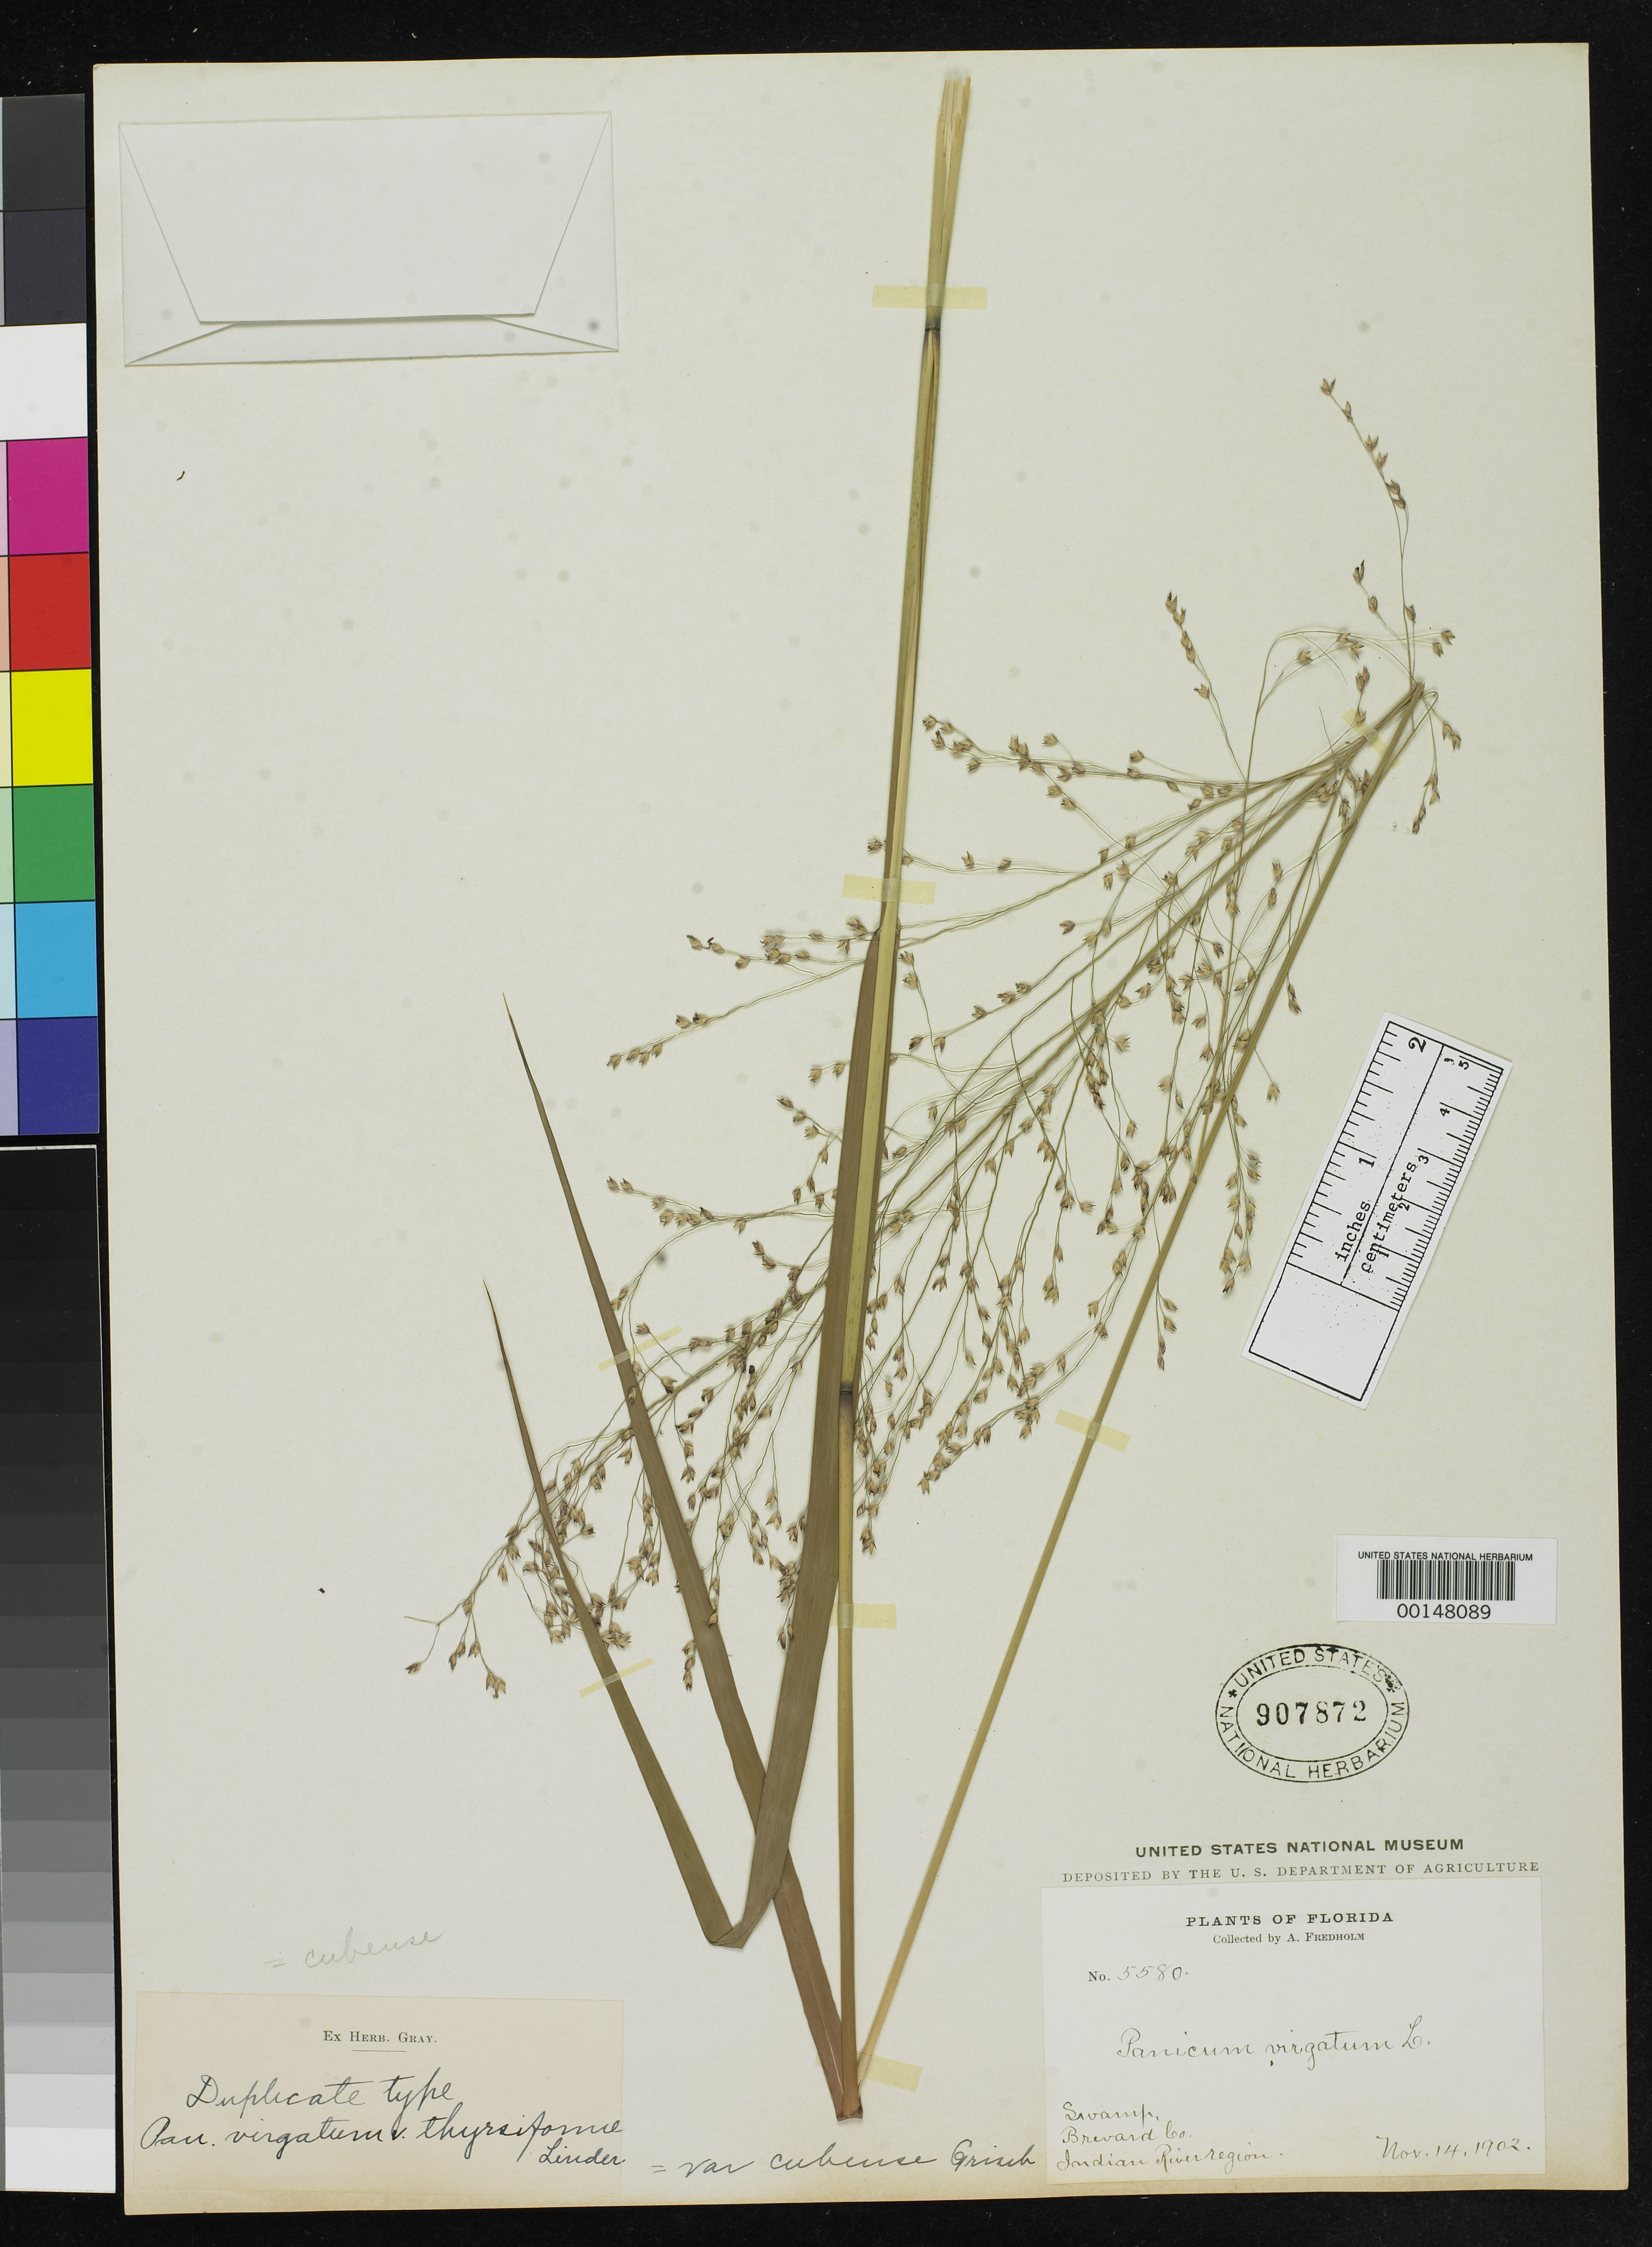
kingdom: Plantae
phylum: Tracheophyta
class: Liliopsida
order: Poales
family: Poaceae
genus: Panicum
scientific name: Panicum virgatum var. thyrsiforme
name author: Linder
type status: Isotype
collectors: A. J. Fredholm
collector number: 5580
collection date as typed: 14 Nov 1902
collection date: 1902-11-14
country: United States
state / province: Florida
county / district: Brevard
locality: Indian River region.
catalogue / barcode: US 907872